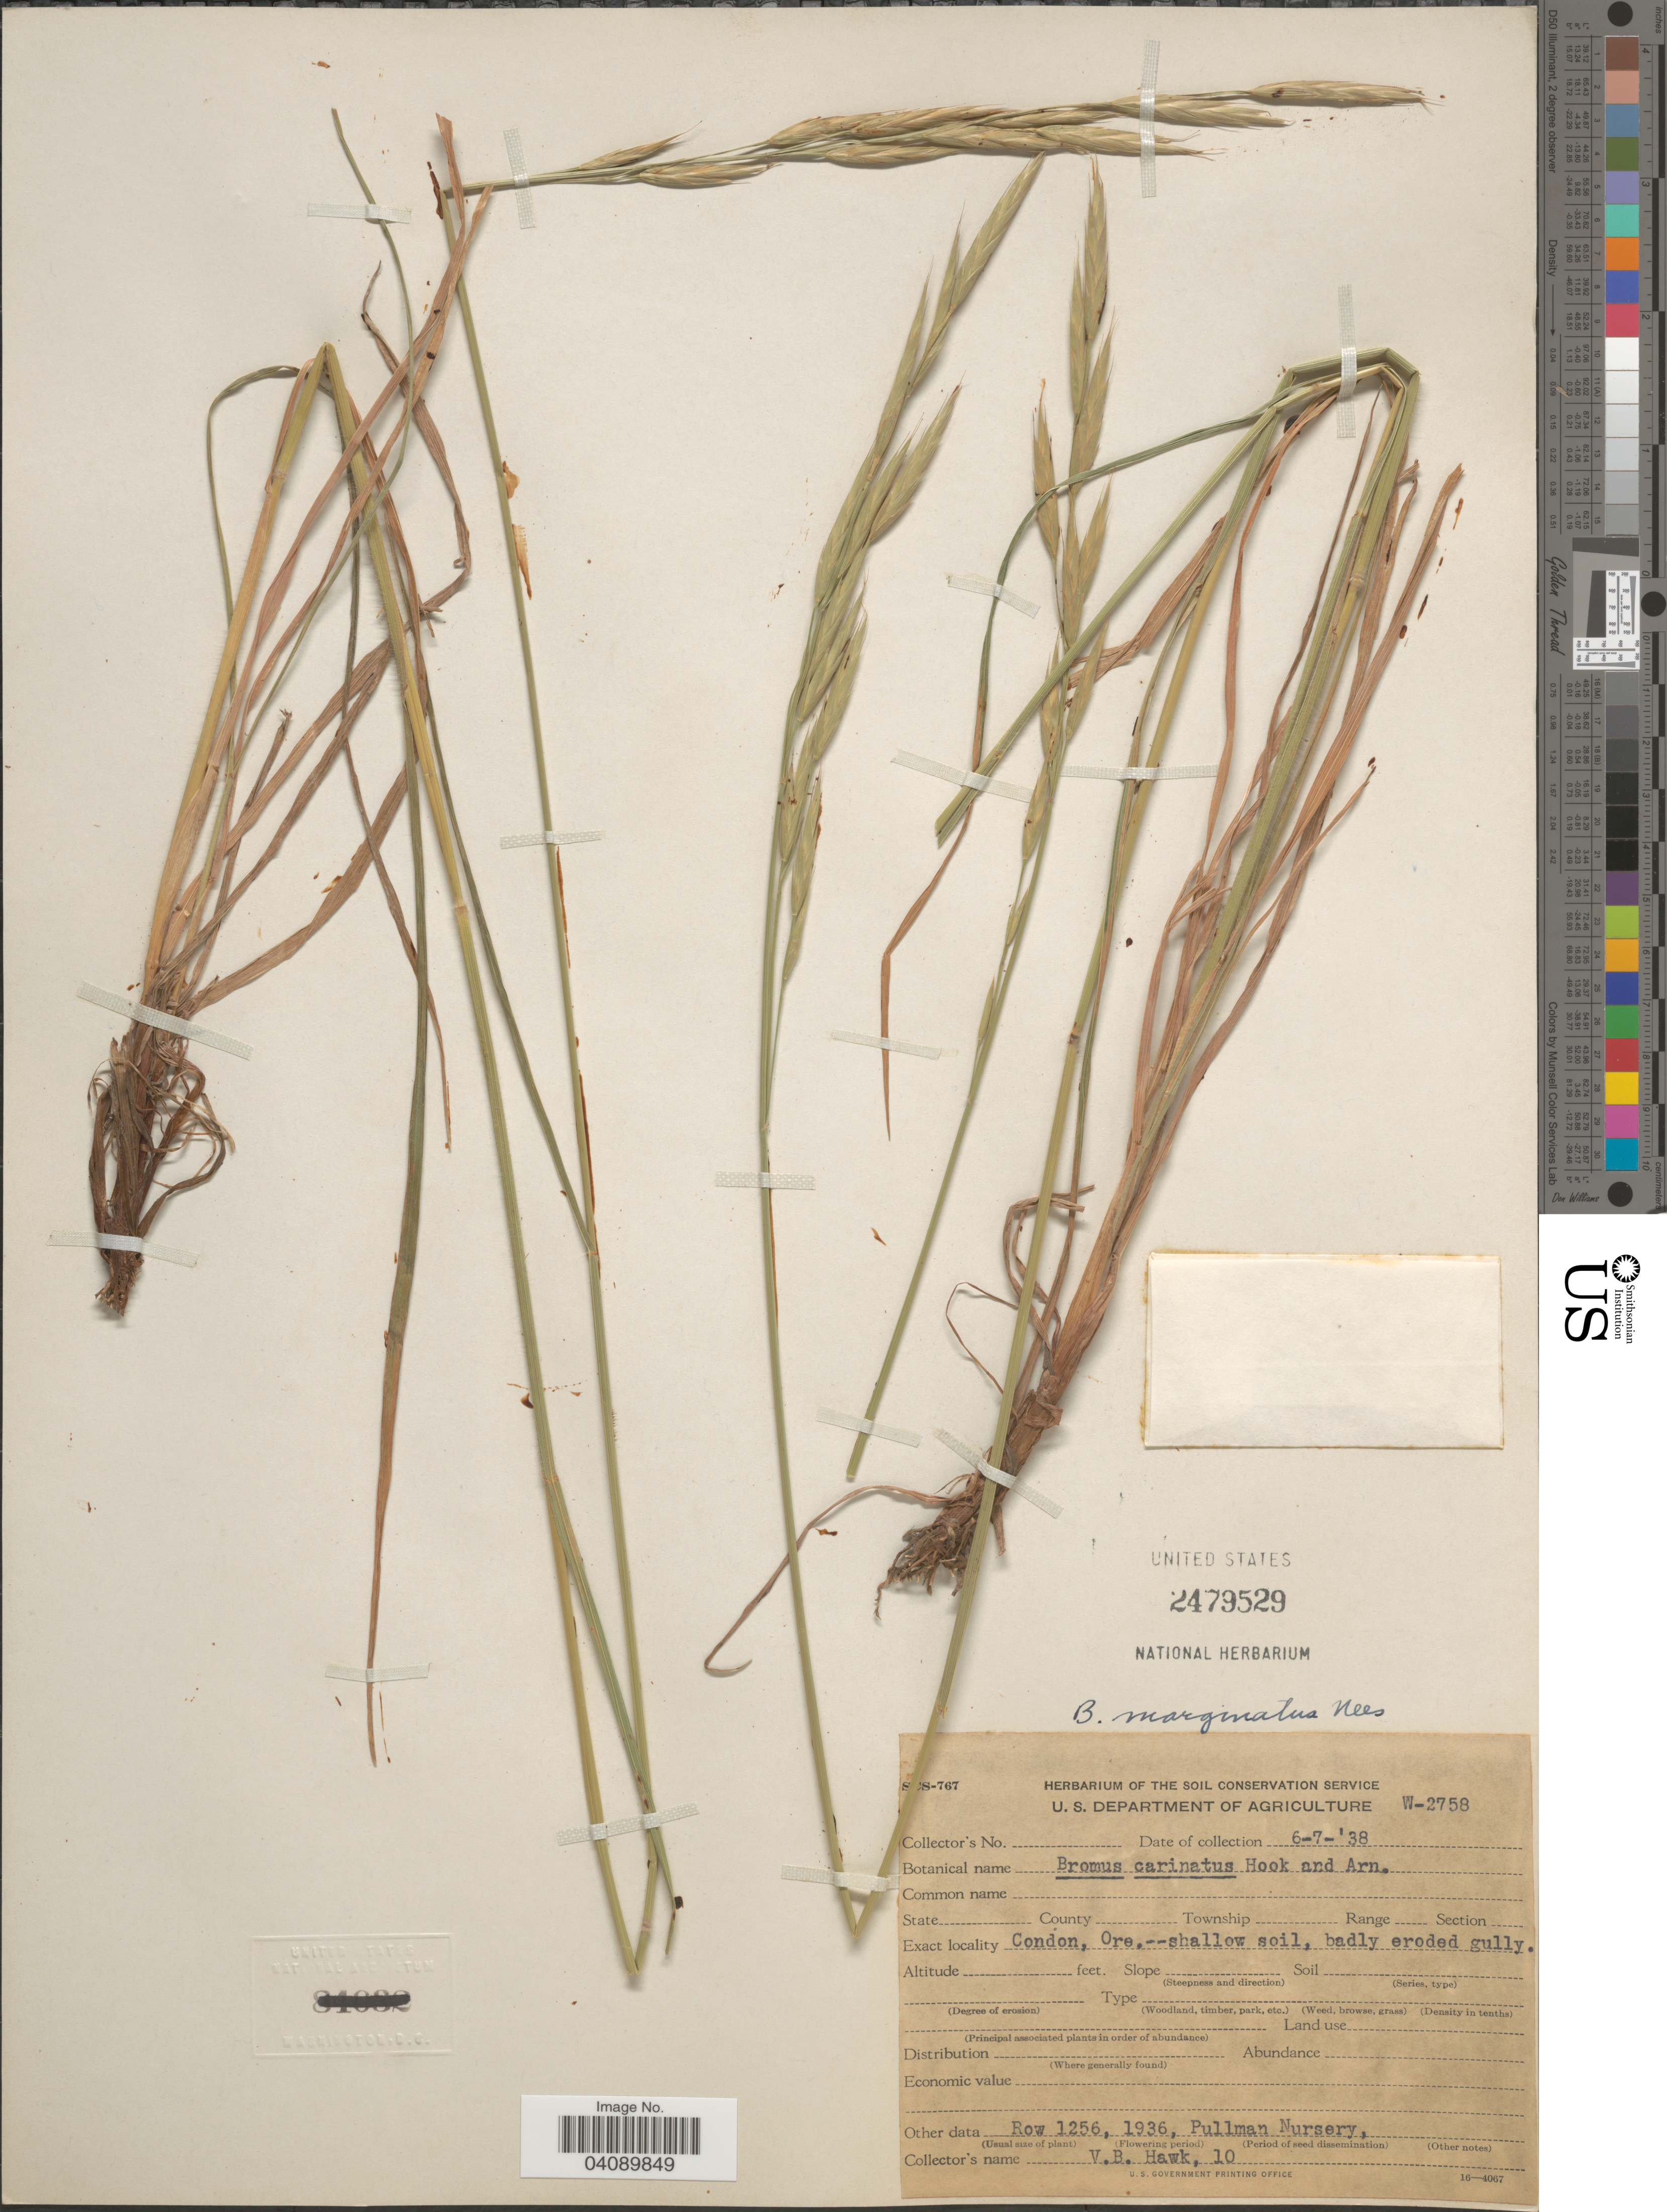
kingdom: Plantae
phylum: Tracheophyta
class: Liliopsida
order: Poales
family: Poaceae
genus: Bromus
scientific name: Bromus marginatus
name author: Nees ex Steud.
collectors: V. Hawk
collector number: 10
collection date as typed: Transcribed d/m/y: 6/7/38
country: United States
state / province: Washington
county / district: Whitman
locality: Row 1256, 1936, Pullman Nursery.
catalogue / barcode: US 2479529